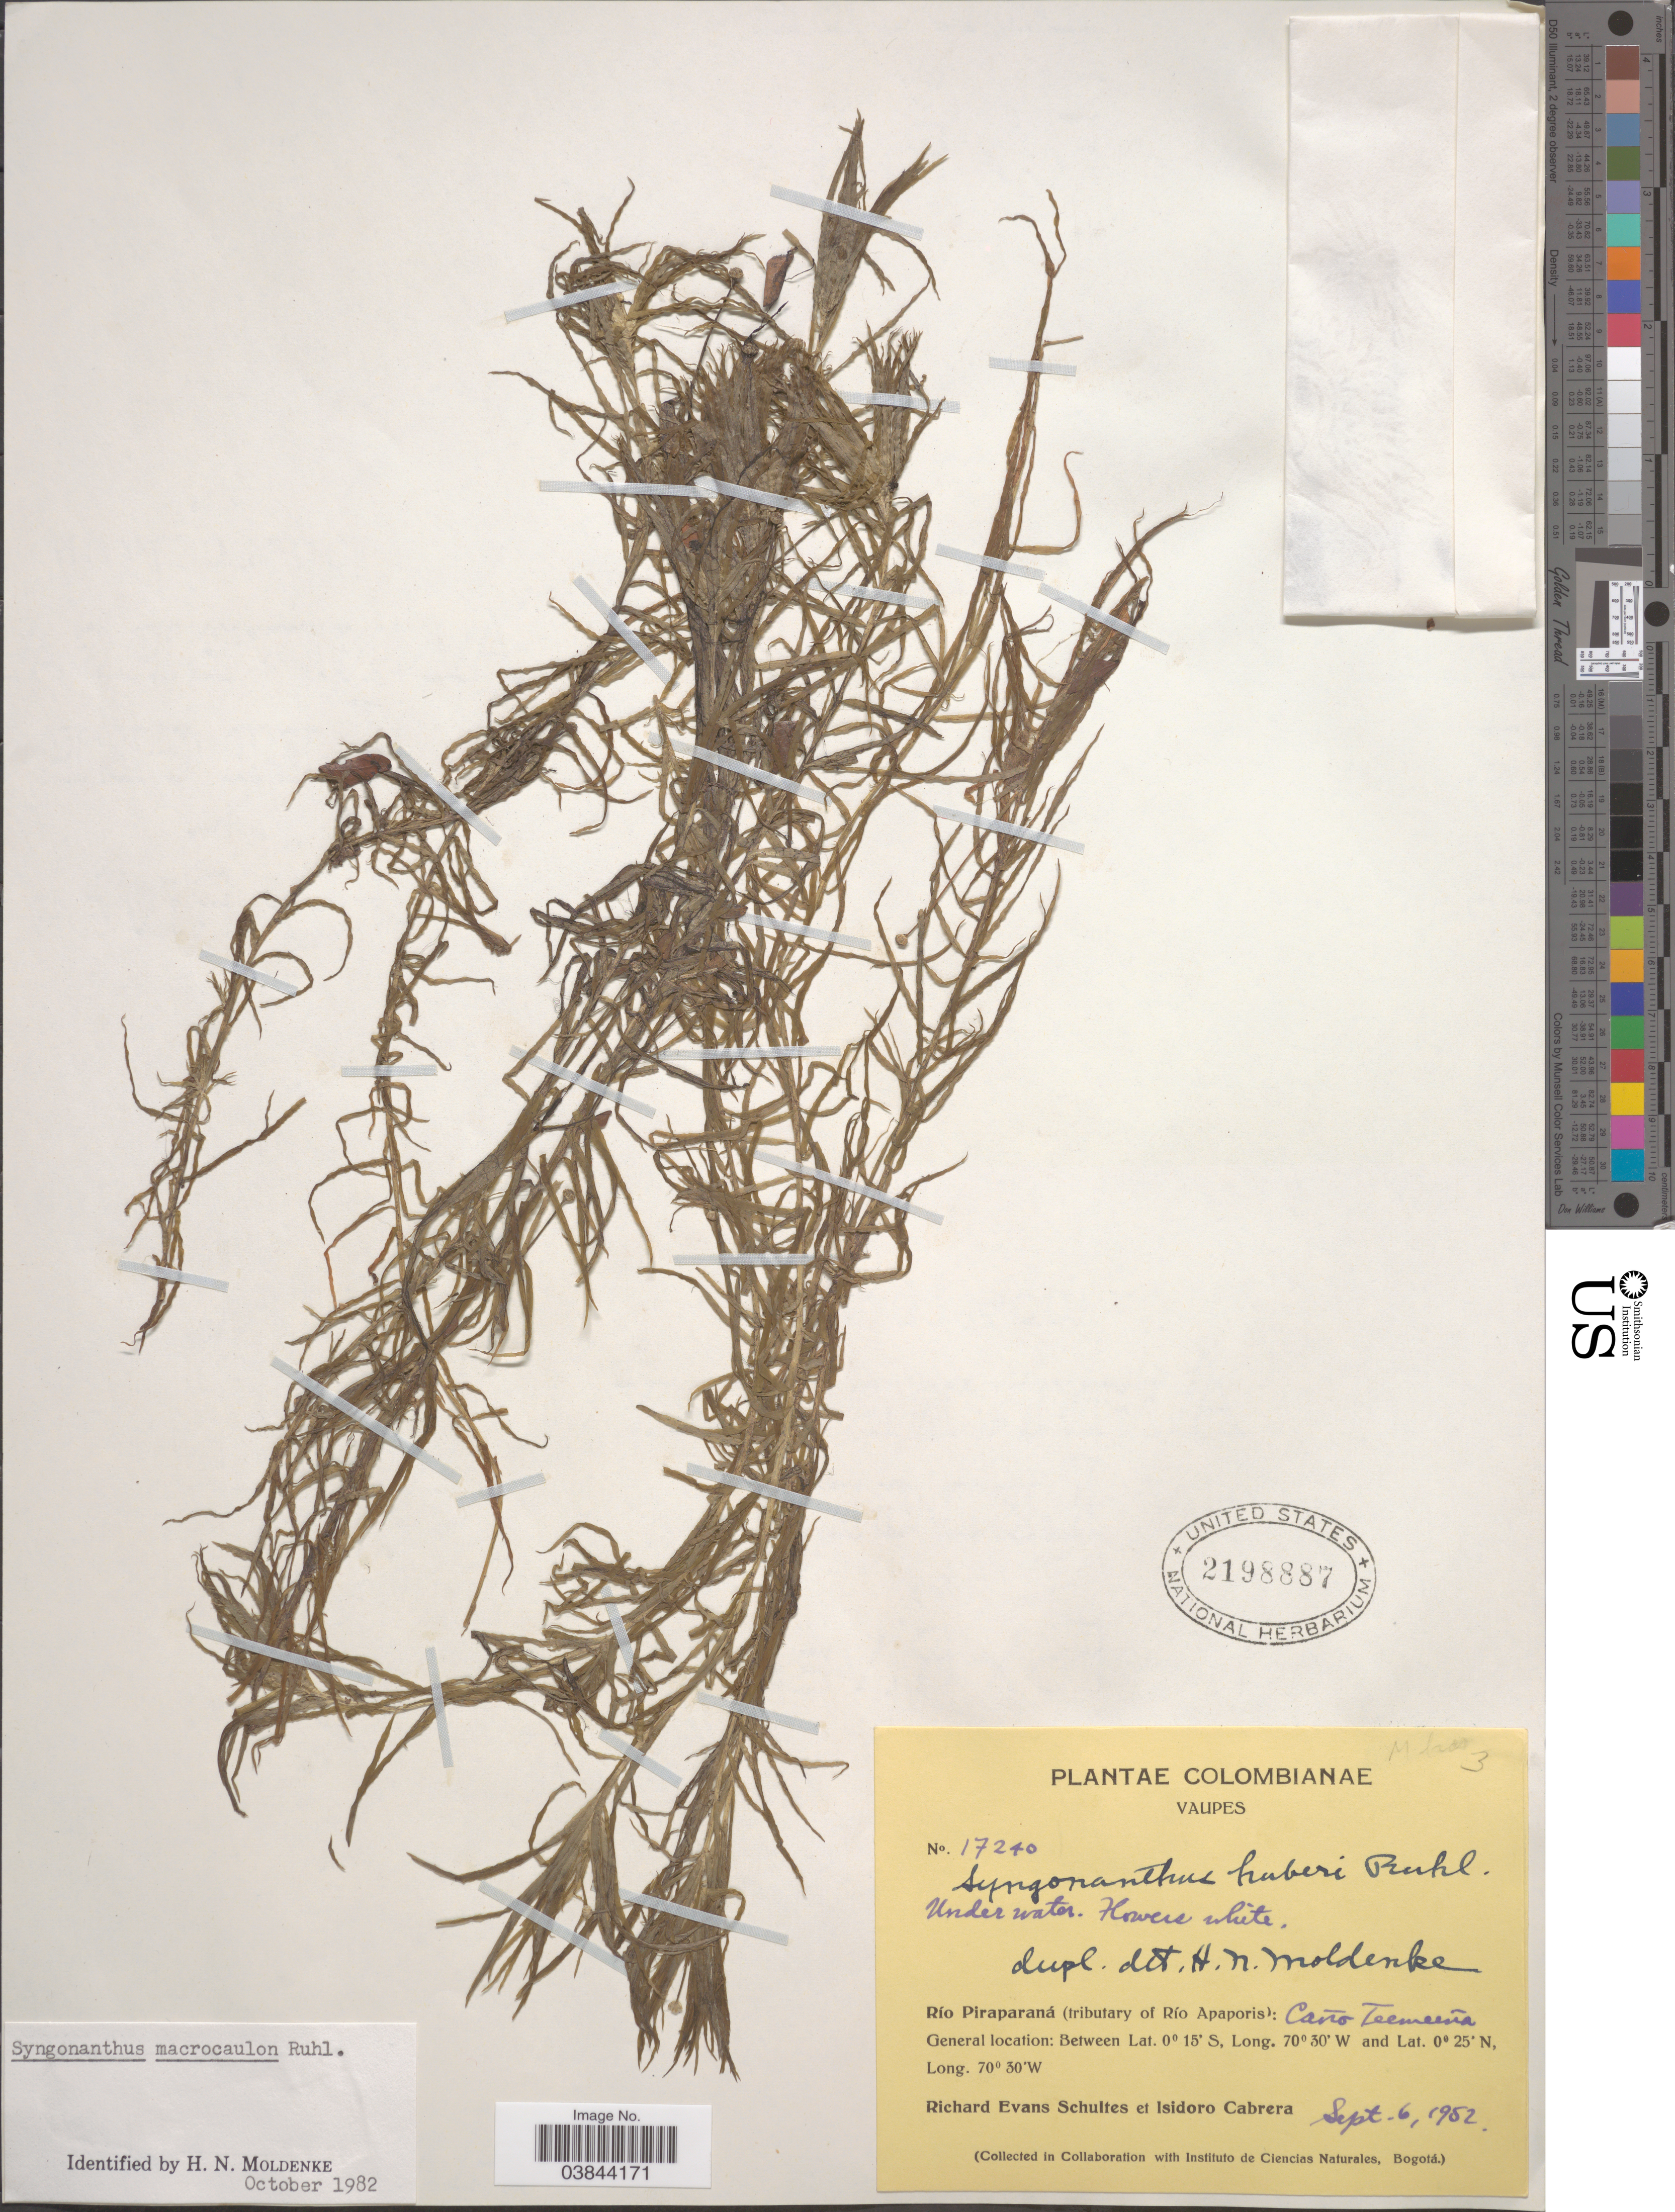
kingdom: Plantae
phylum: Tracheophyta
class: Liliopsida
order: Poales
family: Eriocaulaceae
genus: Syngonanthus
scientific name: Syngonanthus macrocaulon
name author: Ruhland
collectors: R. E. Schultes & I. Cabrera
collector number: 17240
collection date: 1952-09-06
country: Colombia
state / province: Vaupés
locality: Río Piraparaná (tributary of Río Apaporis): Caño Teemeeña.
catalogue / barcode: US 2198887